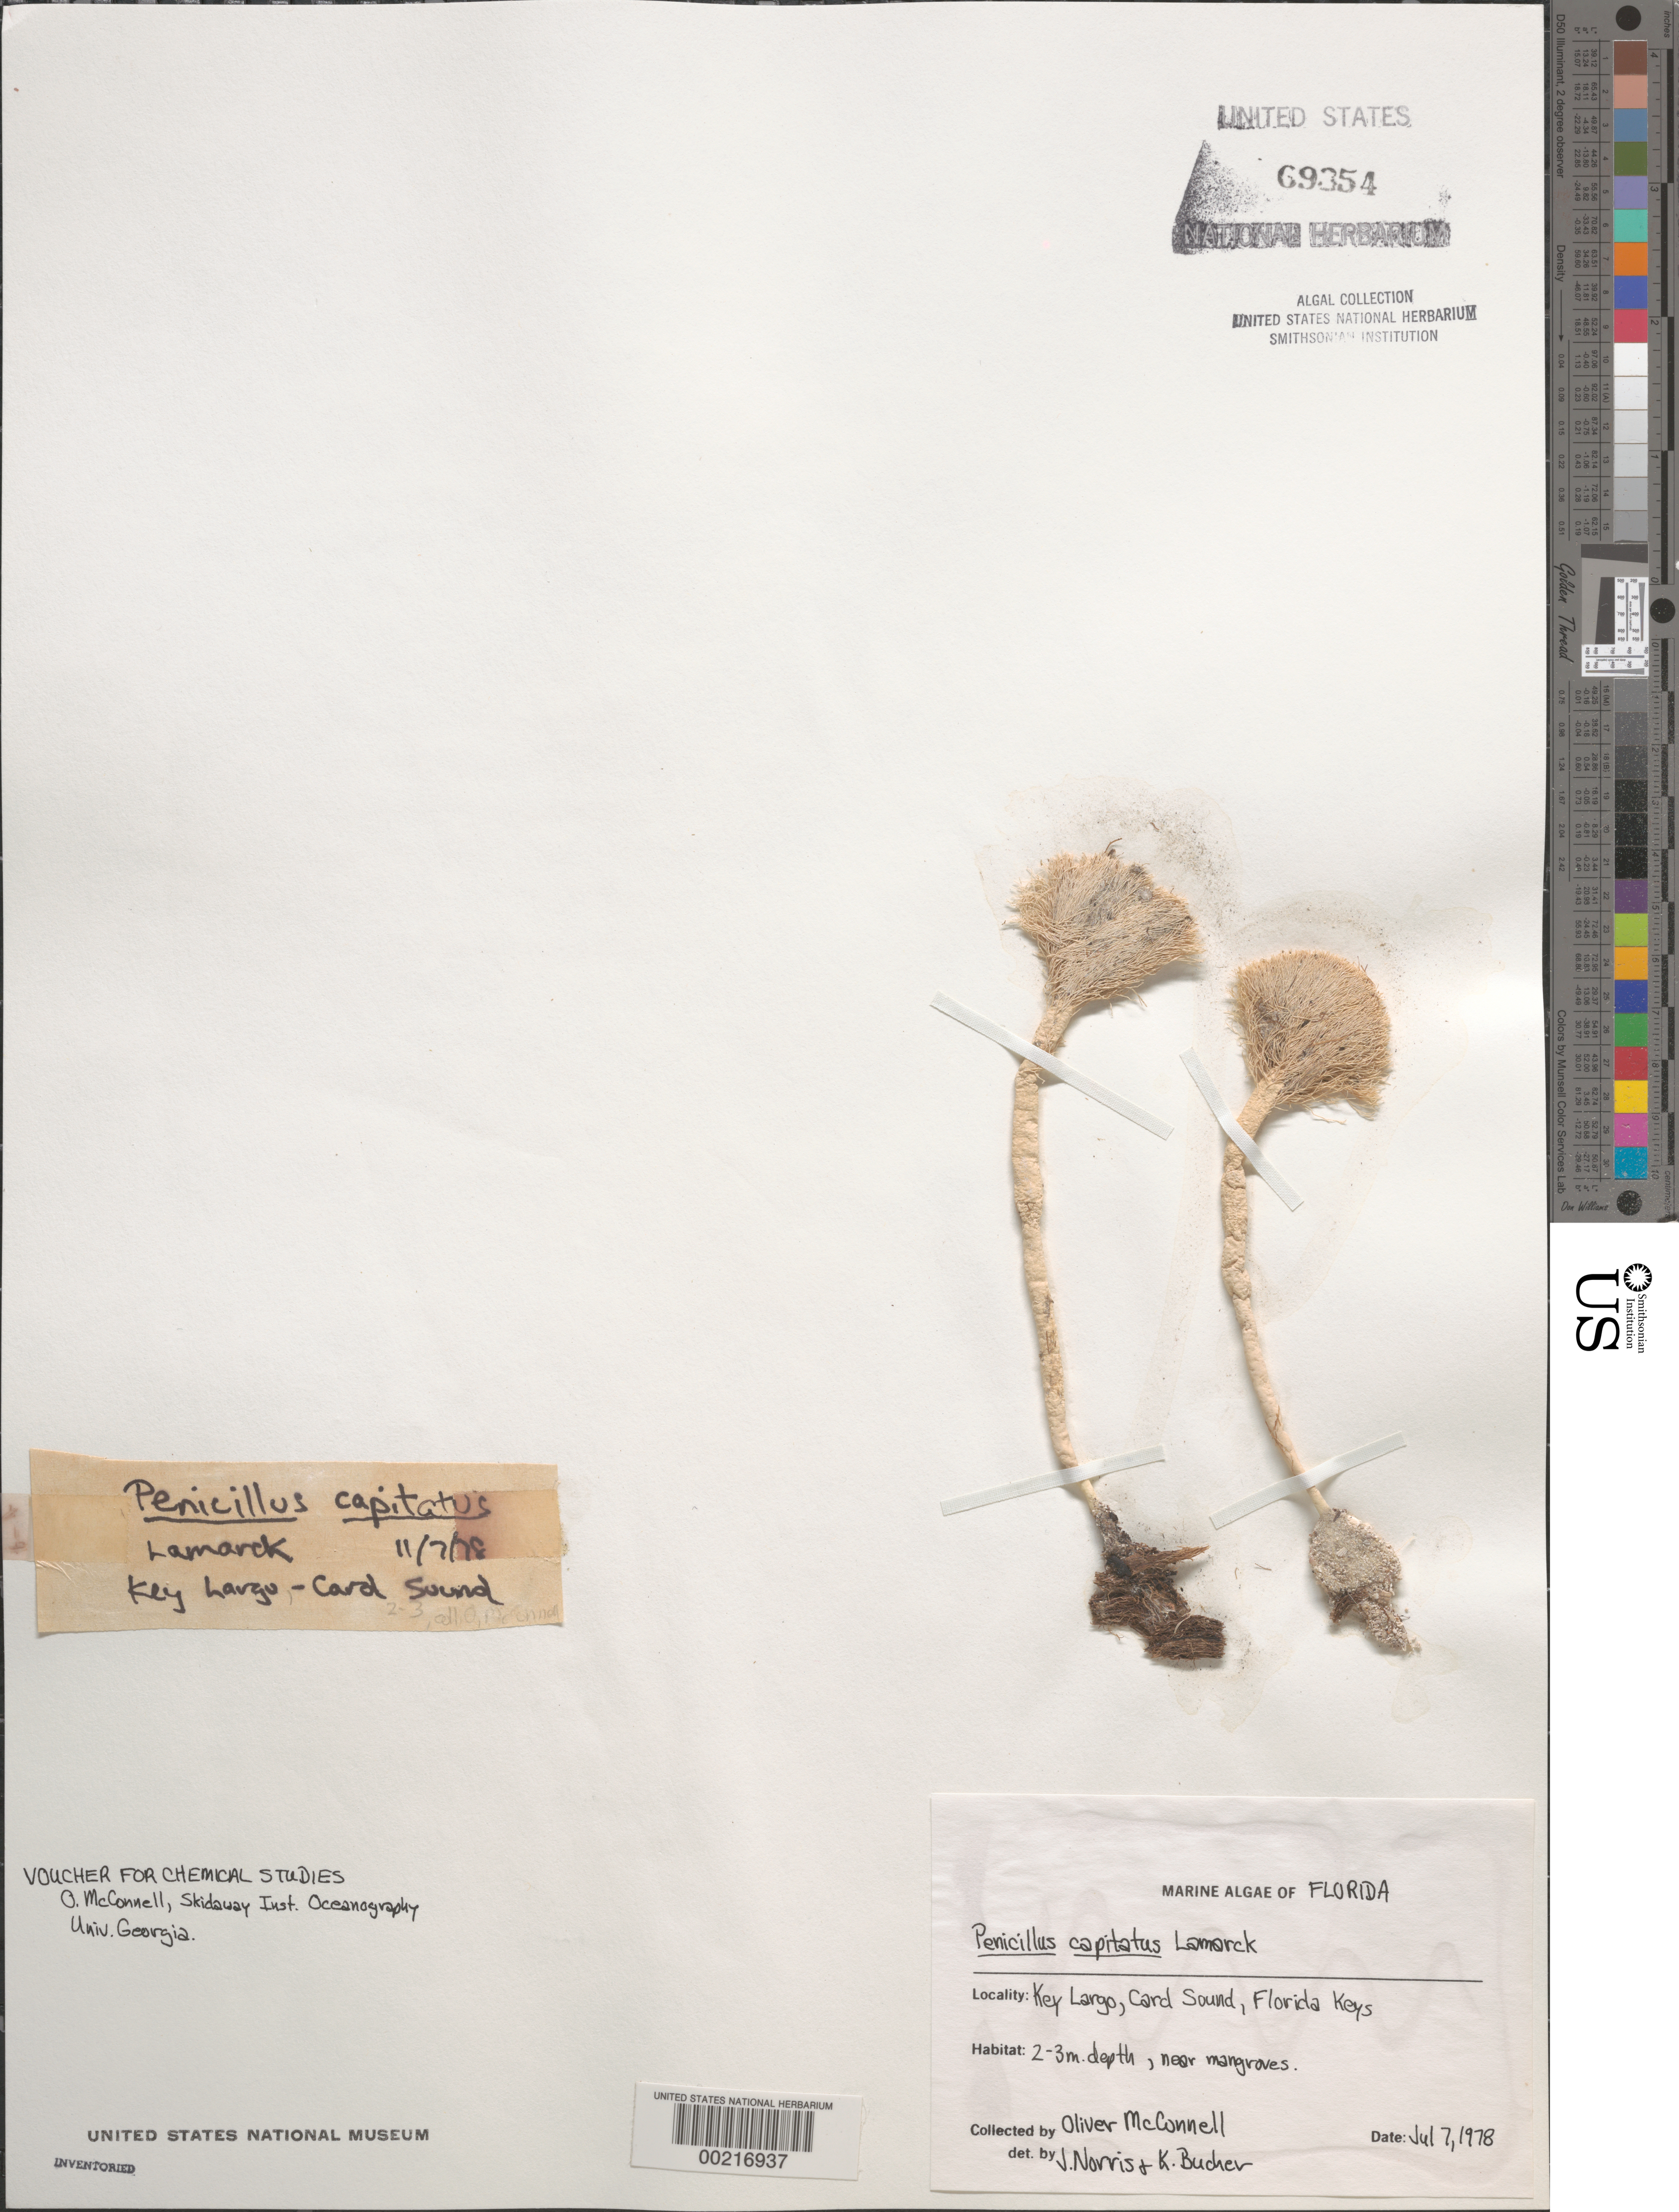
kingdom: Plantae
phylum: Chlorophyta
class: Ulvophyceae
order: Bryopsidales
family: Udoteaceae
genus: Penicillus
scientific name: Penicillus capitatus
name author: Lam.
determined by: Norris, J. N.; Bucher, K. E.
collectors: O. McConnell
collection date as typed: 07 Jul 1978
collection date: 1978-07-07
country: United States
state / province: Florida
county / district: Monroe County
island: Key Largo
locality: Card Sound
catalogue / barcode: US 69354